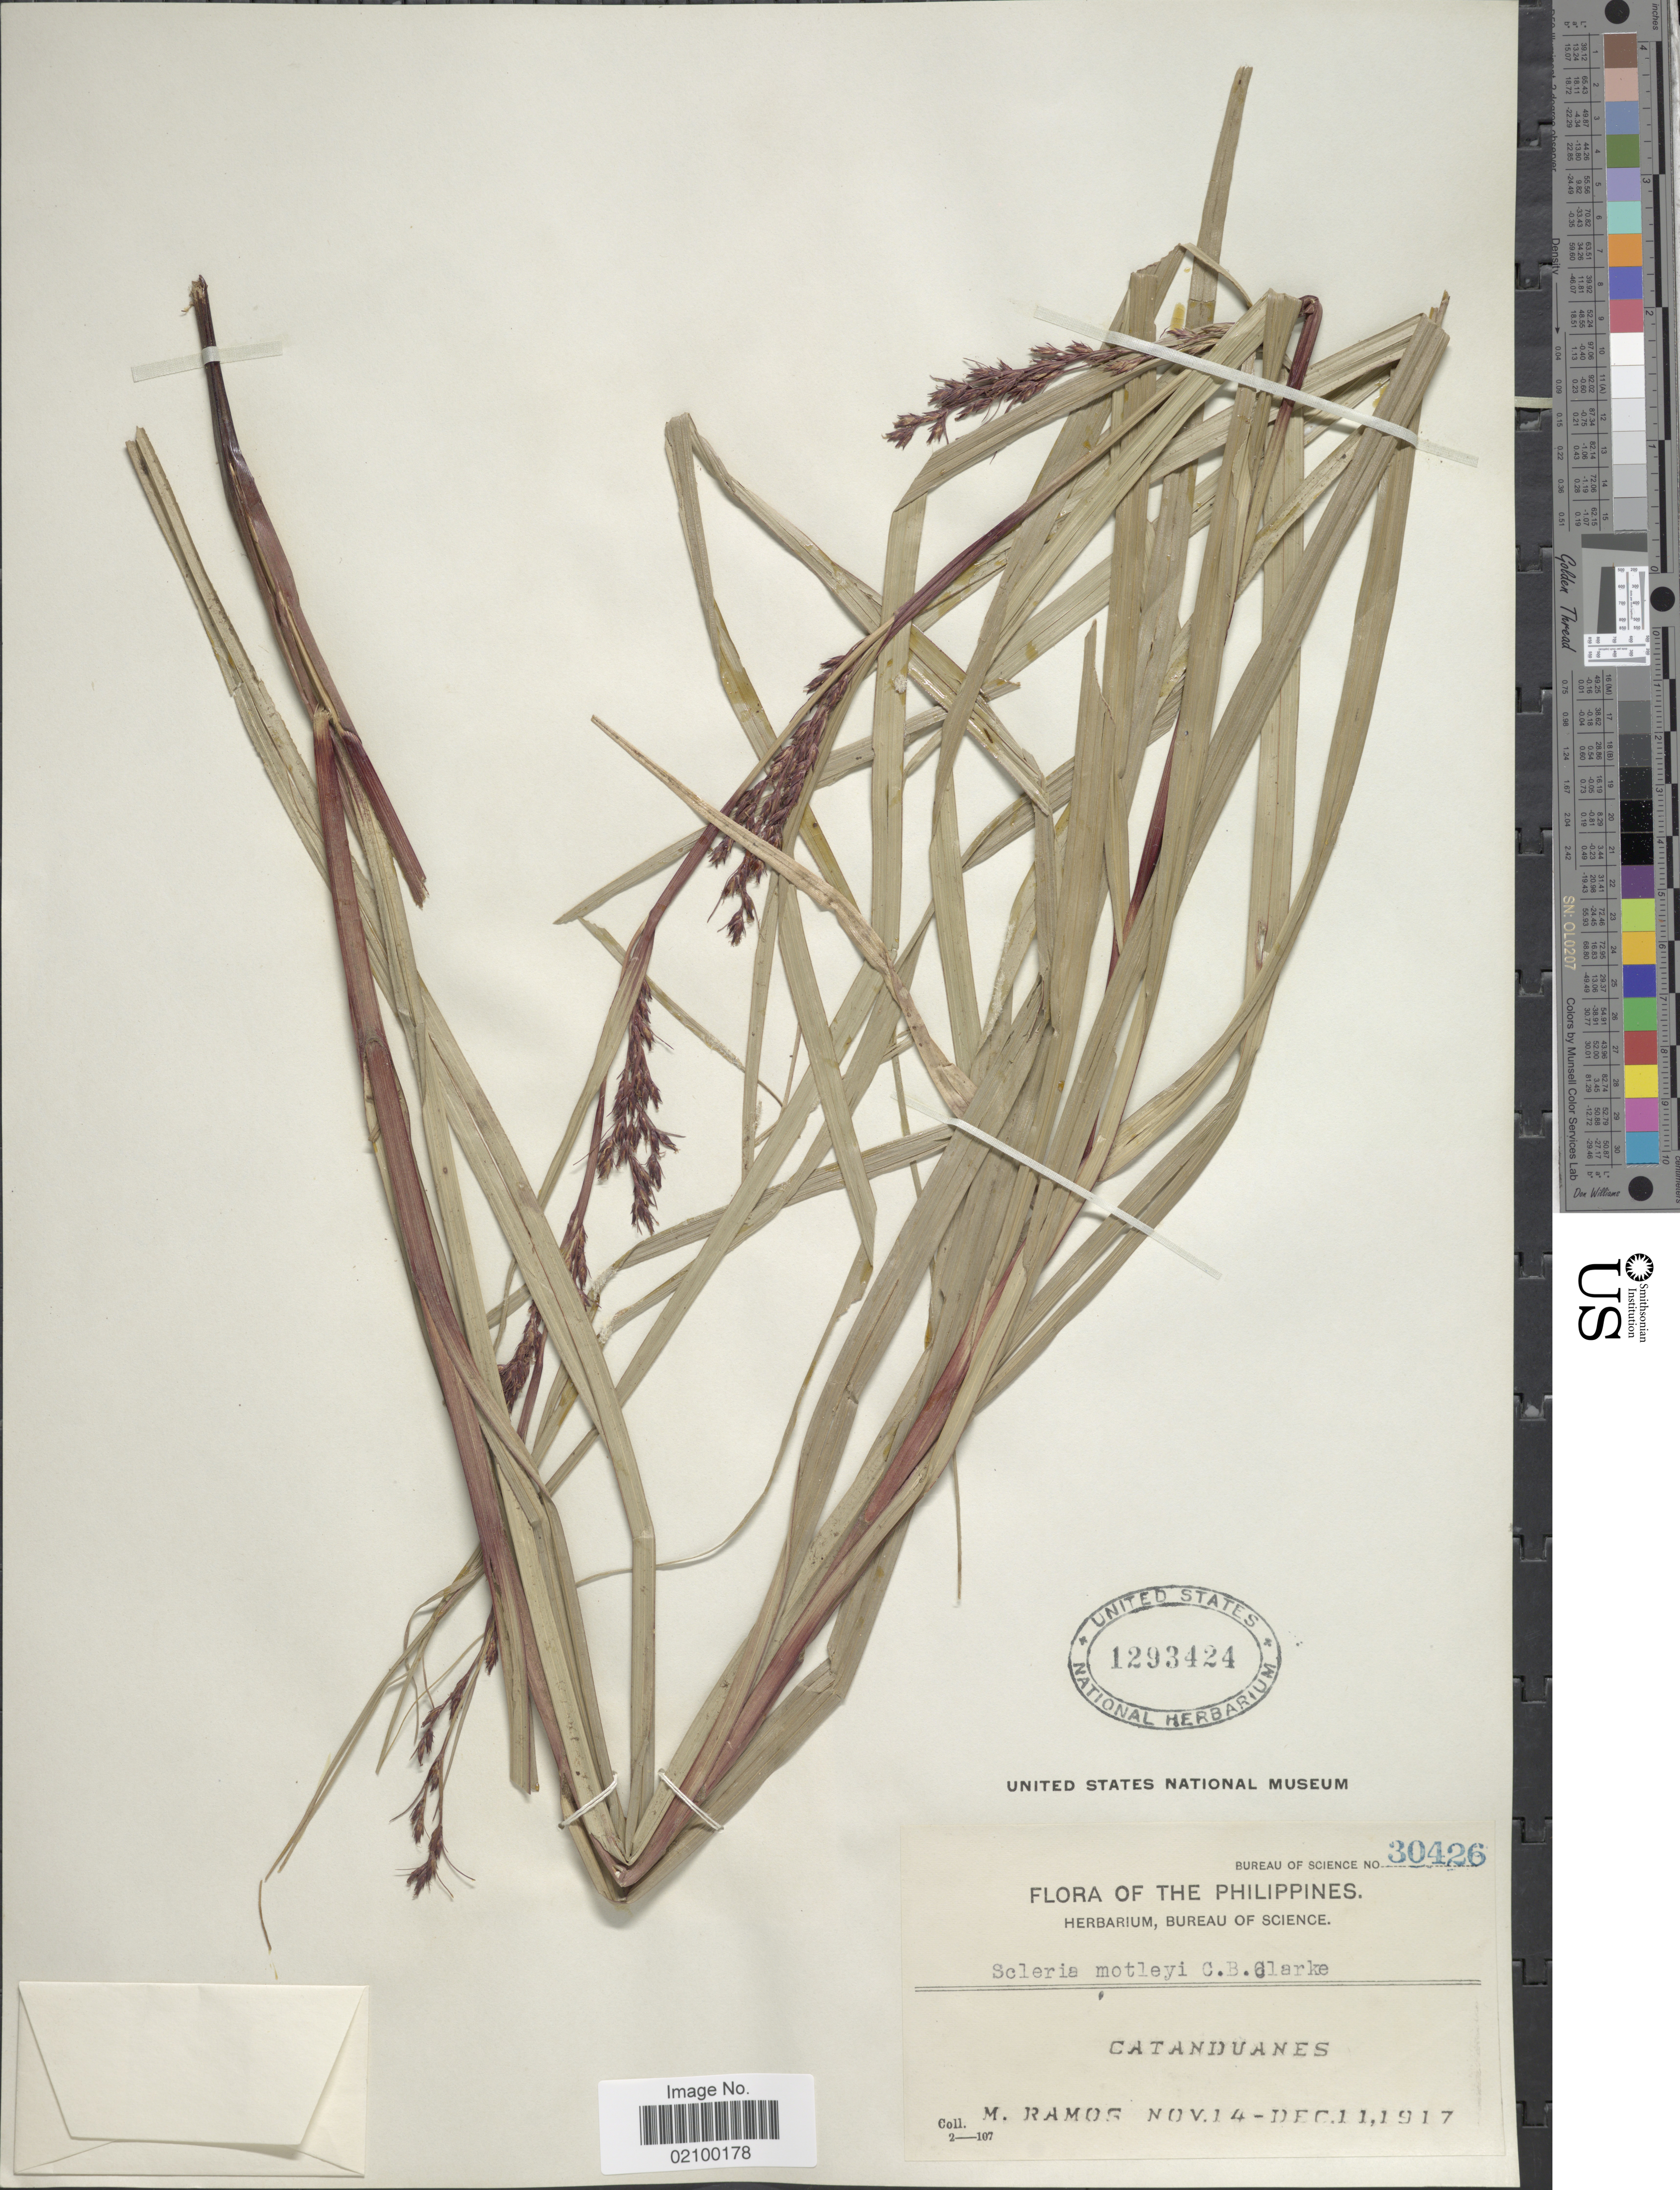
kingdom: Plantae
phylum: Tracheophyta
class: Liliopsida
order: Poales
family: Cyperaceae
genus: Scleria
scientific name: Scleria motleyi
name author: C.B. Clarke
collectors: M. Ramos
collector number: Bureau Of Science 30426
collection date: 1917-11-14/1917-12-11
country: Philippines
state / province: Bicol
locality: Catanduanes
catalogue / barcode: US 1293424